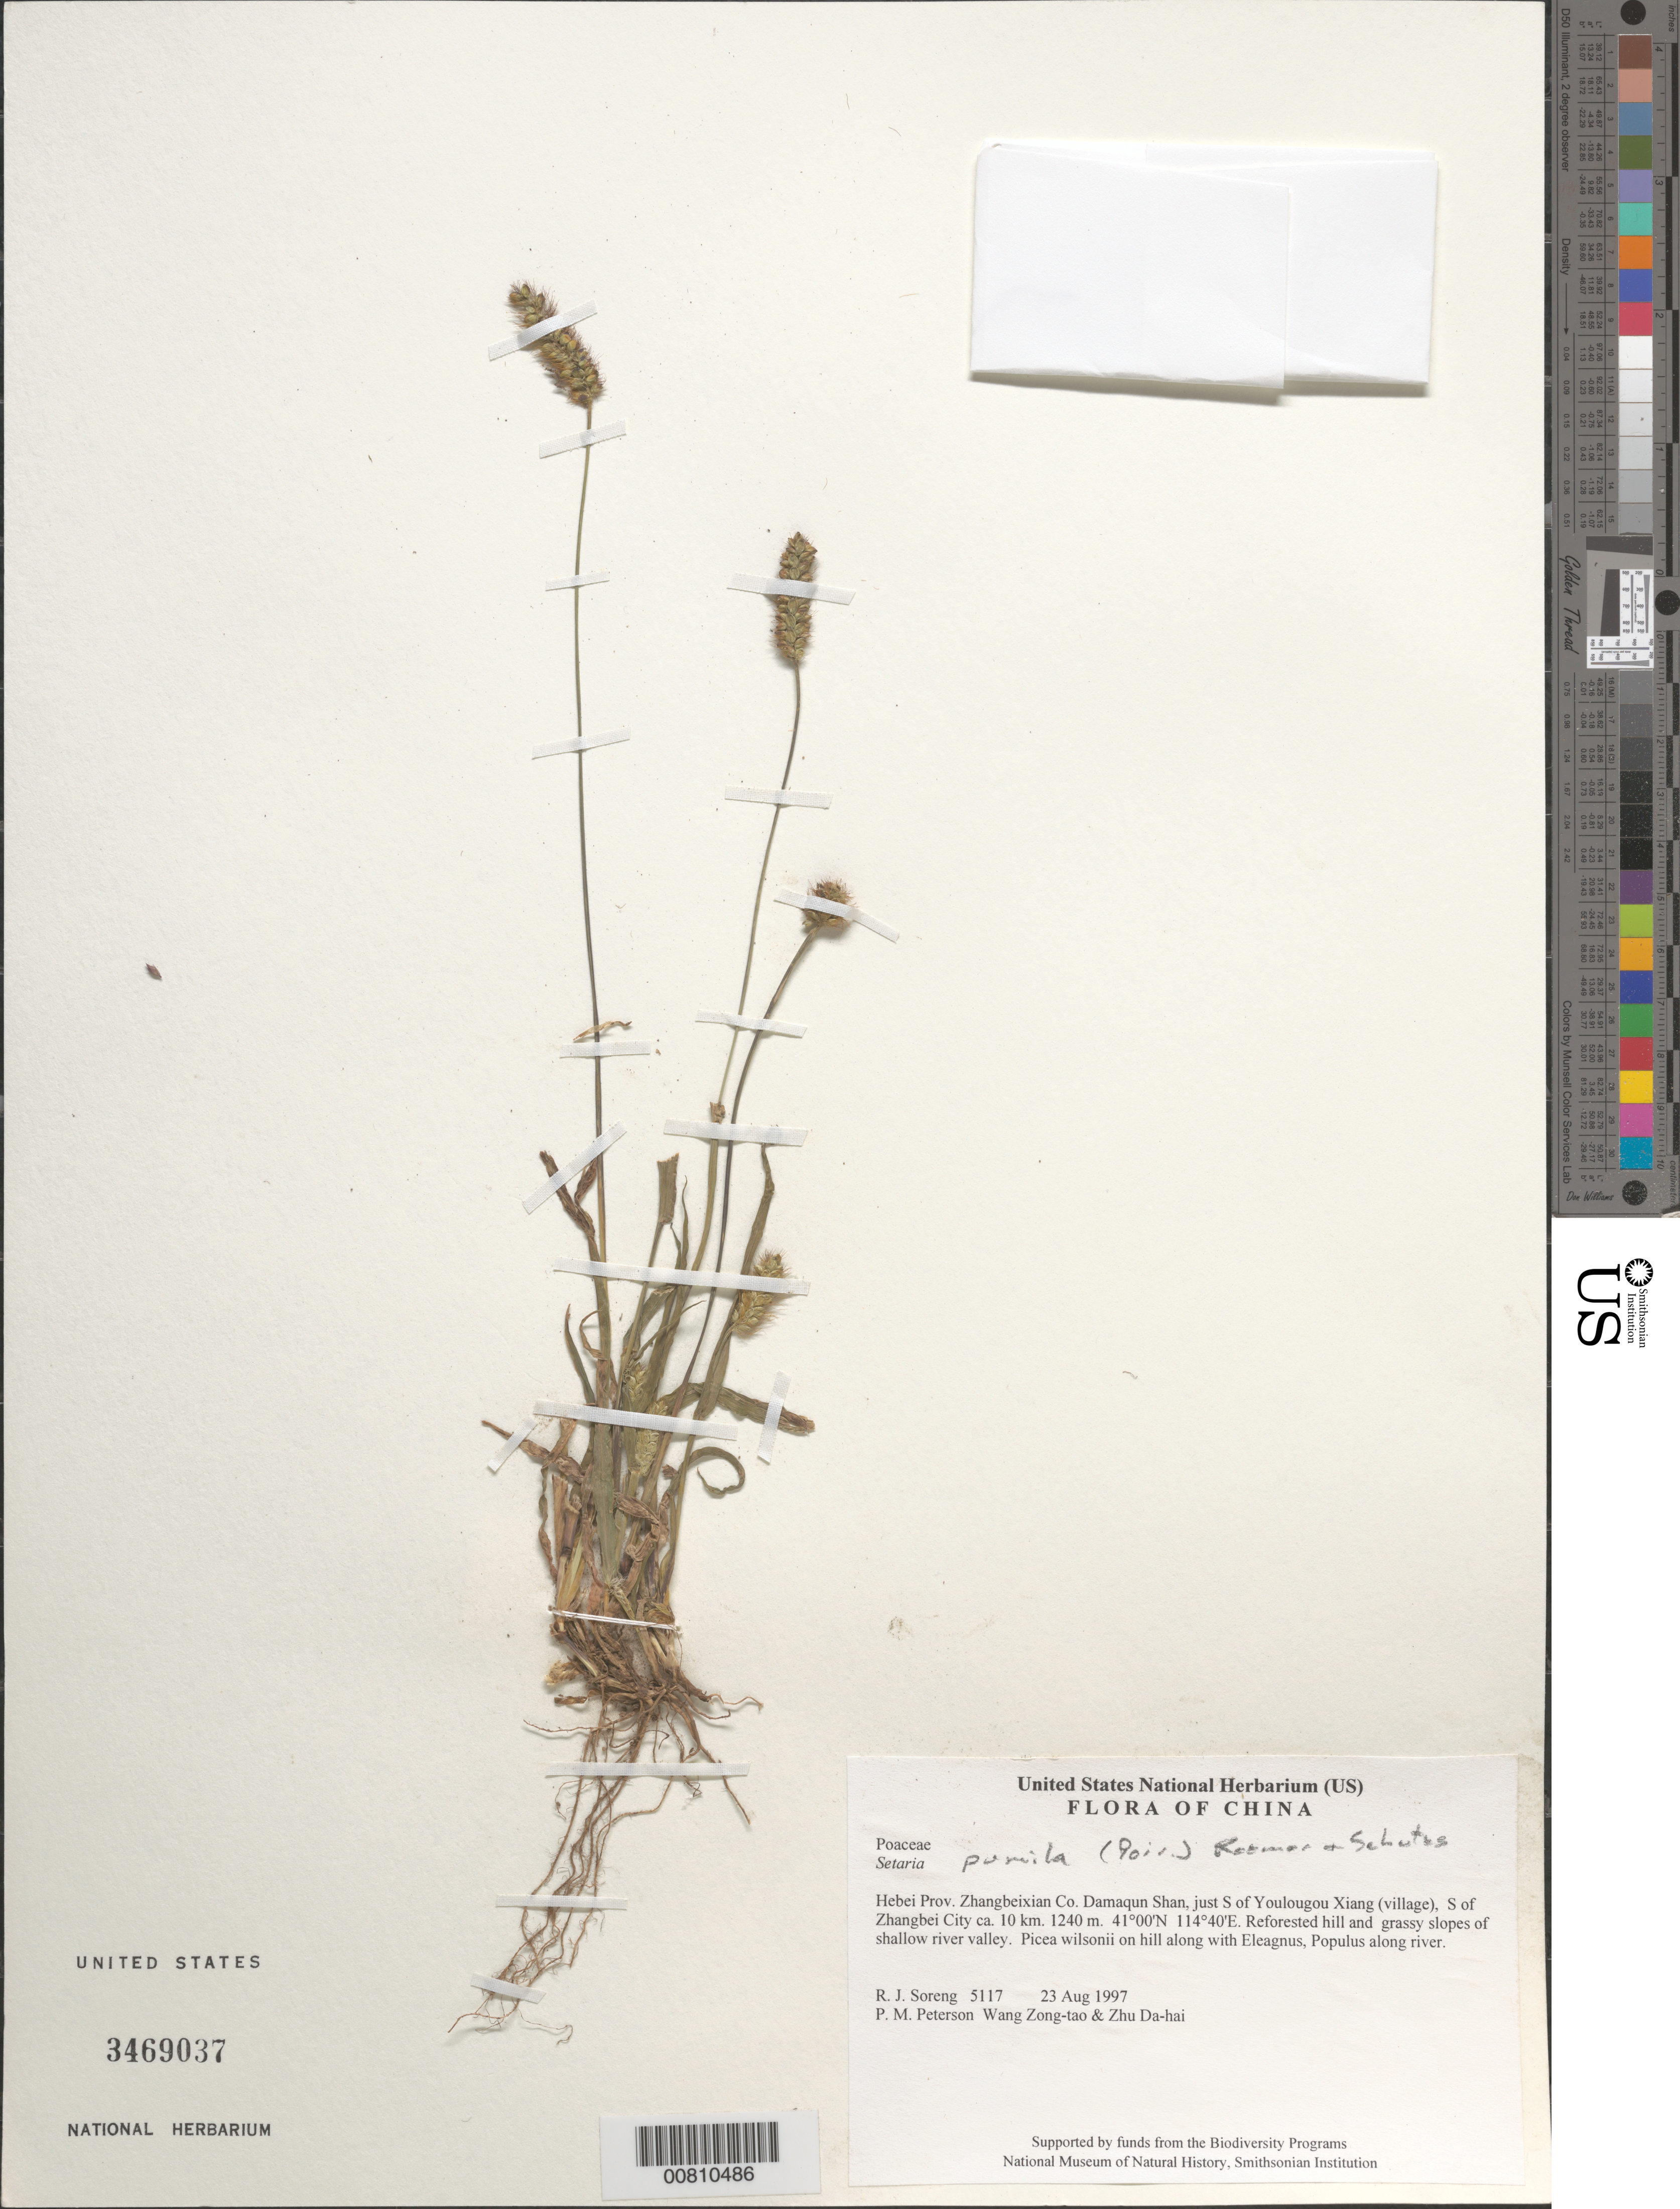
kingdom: Plantae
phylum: Tracheophyta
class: Liliopsida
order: Poales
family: Poaceae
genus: Setaria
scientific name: Setaria pumila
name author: (Poir.) Roem. & Schult.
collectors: R. J. Soreng, P. M. Peterson & Zhu Da-hai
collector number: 5117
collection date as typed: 23 Aug 1997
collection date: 1997-08-23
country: China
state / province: Hebei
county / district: Zhangbeixian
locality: Damaqun Shan, just S of Youlougou Xiang (village), S of Zhangbei City ca. 10 km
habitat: Reforested hill and grassy slopes of shallow river valley. Picea wilsonii on hill along with Eleagnus, Populus along river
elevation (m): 1240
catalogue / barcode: US 3469037